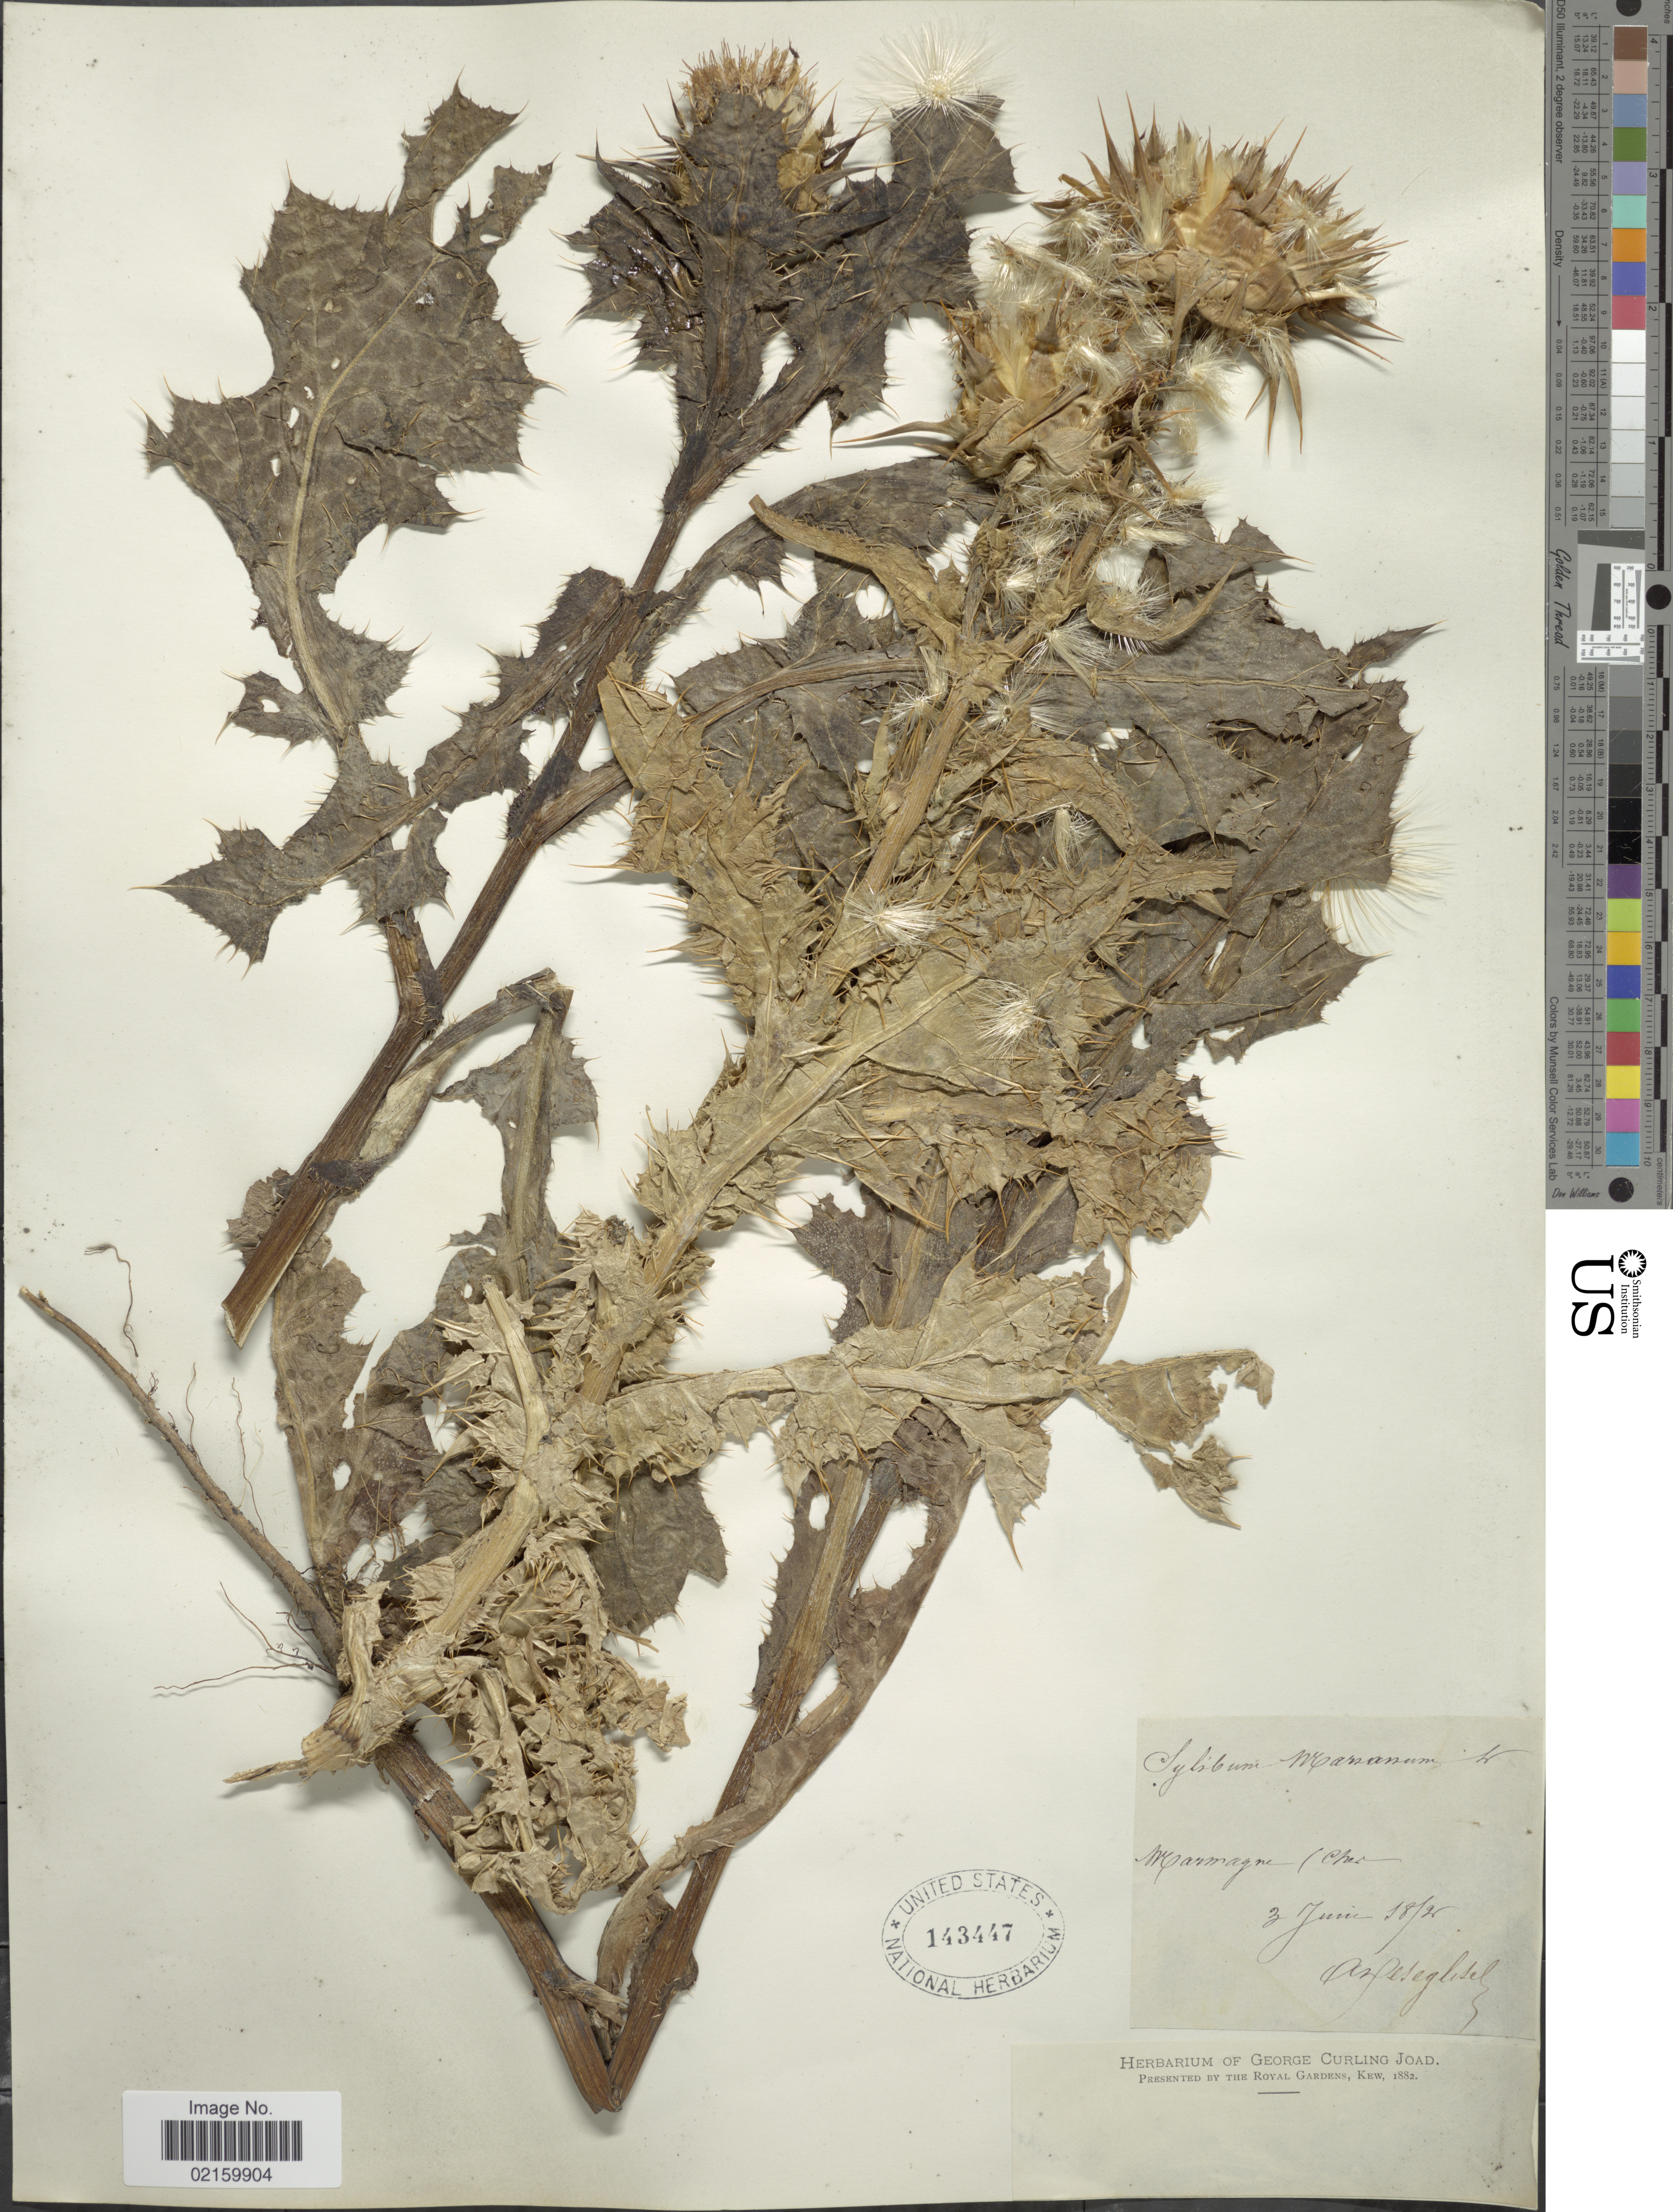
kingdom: Plantae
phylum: Tracheophyta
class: Magnoliopsida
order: Asterales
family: Asteraceae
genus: Silybum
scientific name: Silybum marianum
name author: (L.) Gaertn.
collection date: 1872-06-03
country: France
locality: Marmagne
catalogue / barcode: US 143447